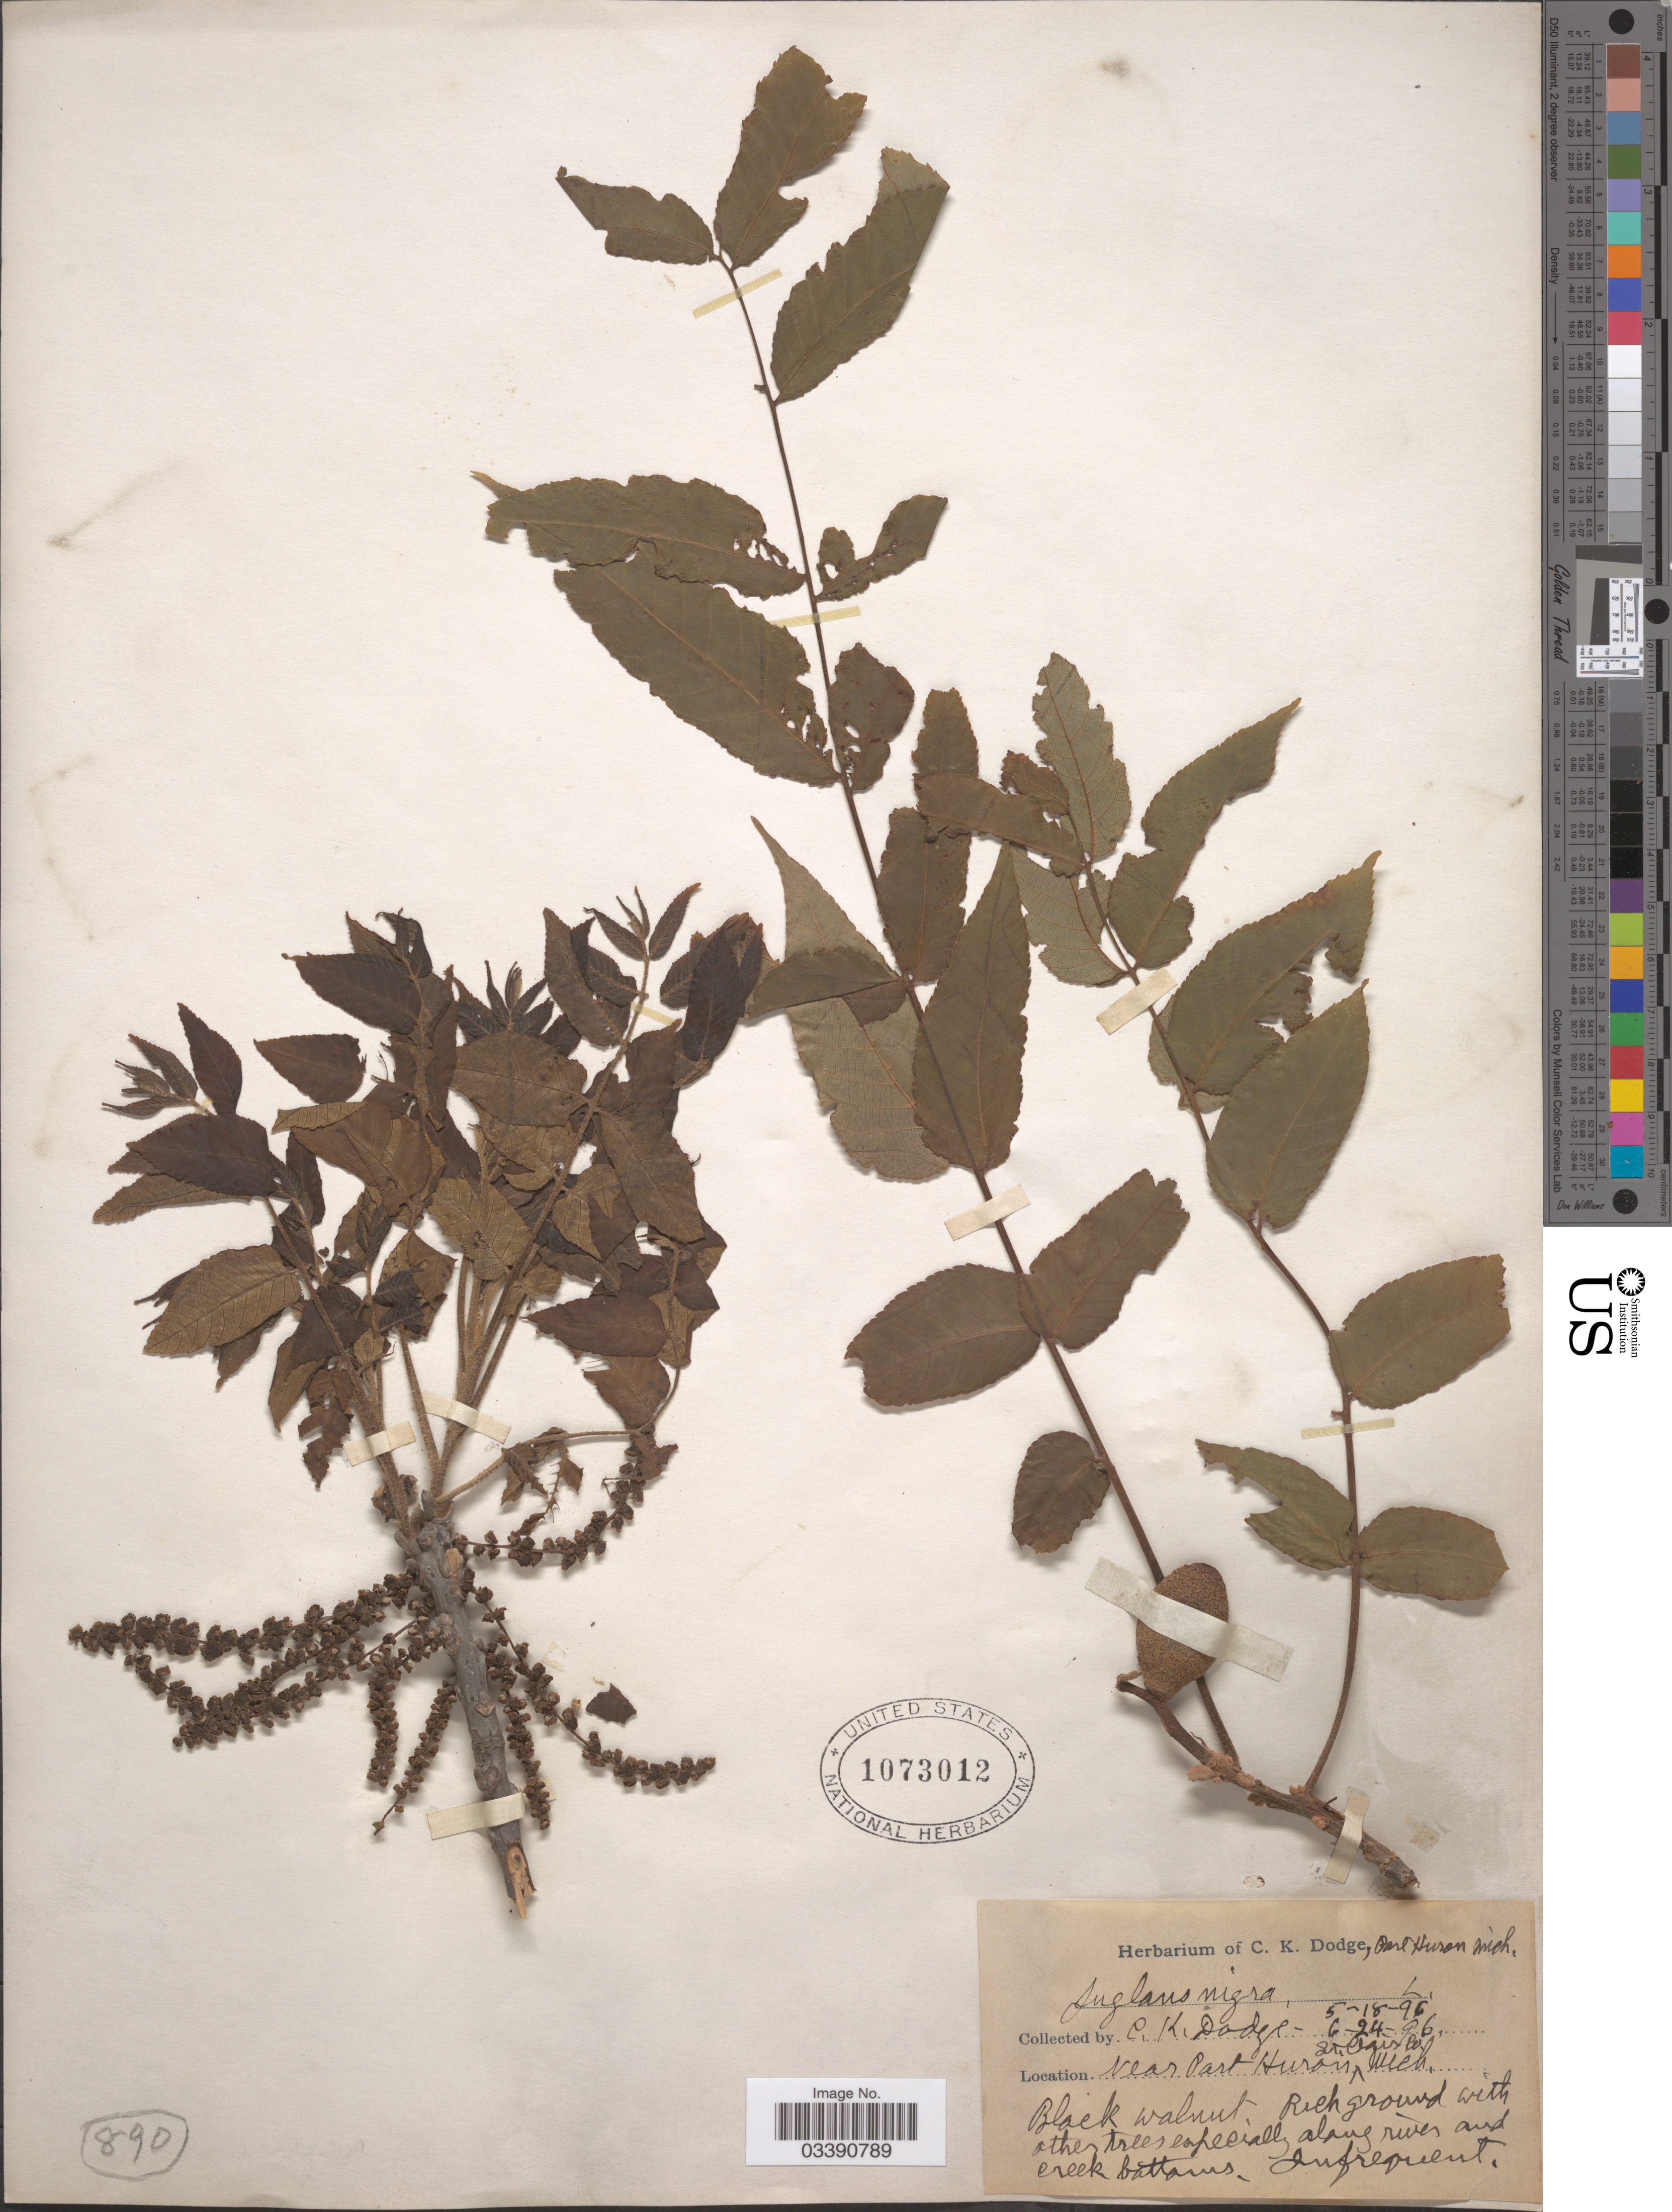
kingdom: Plantae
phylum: Tracheophyta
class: Magnoliopsida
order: Fagales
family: Juglandaceae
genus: Juglans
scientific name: Juglans nigra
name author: L.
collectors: C. Dodge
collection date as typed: Transcribed d/m/y: 18/5/96 to 24/6/96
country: United States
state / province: Michigan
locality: Near Port Huron, St. Clair Co.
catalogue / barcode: US 1073012